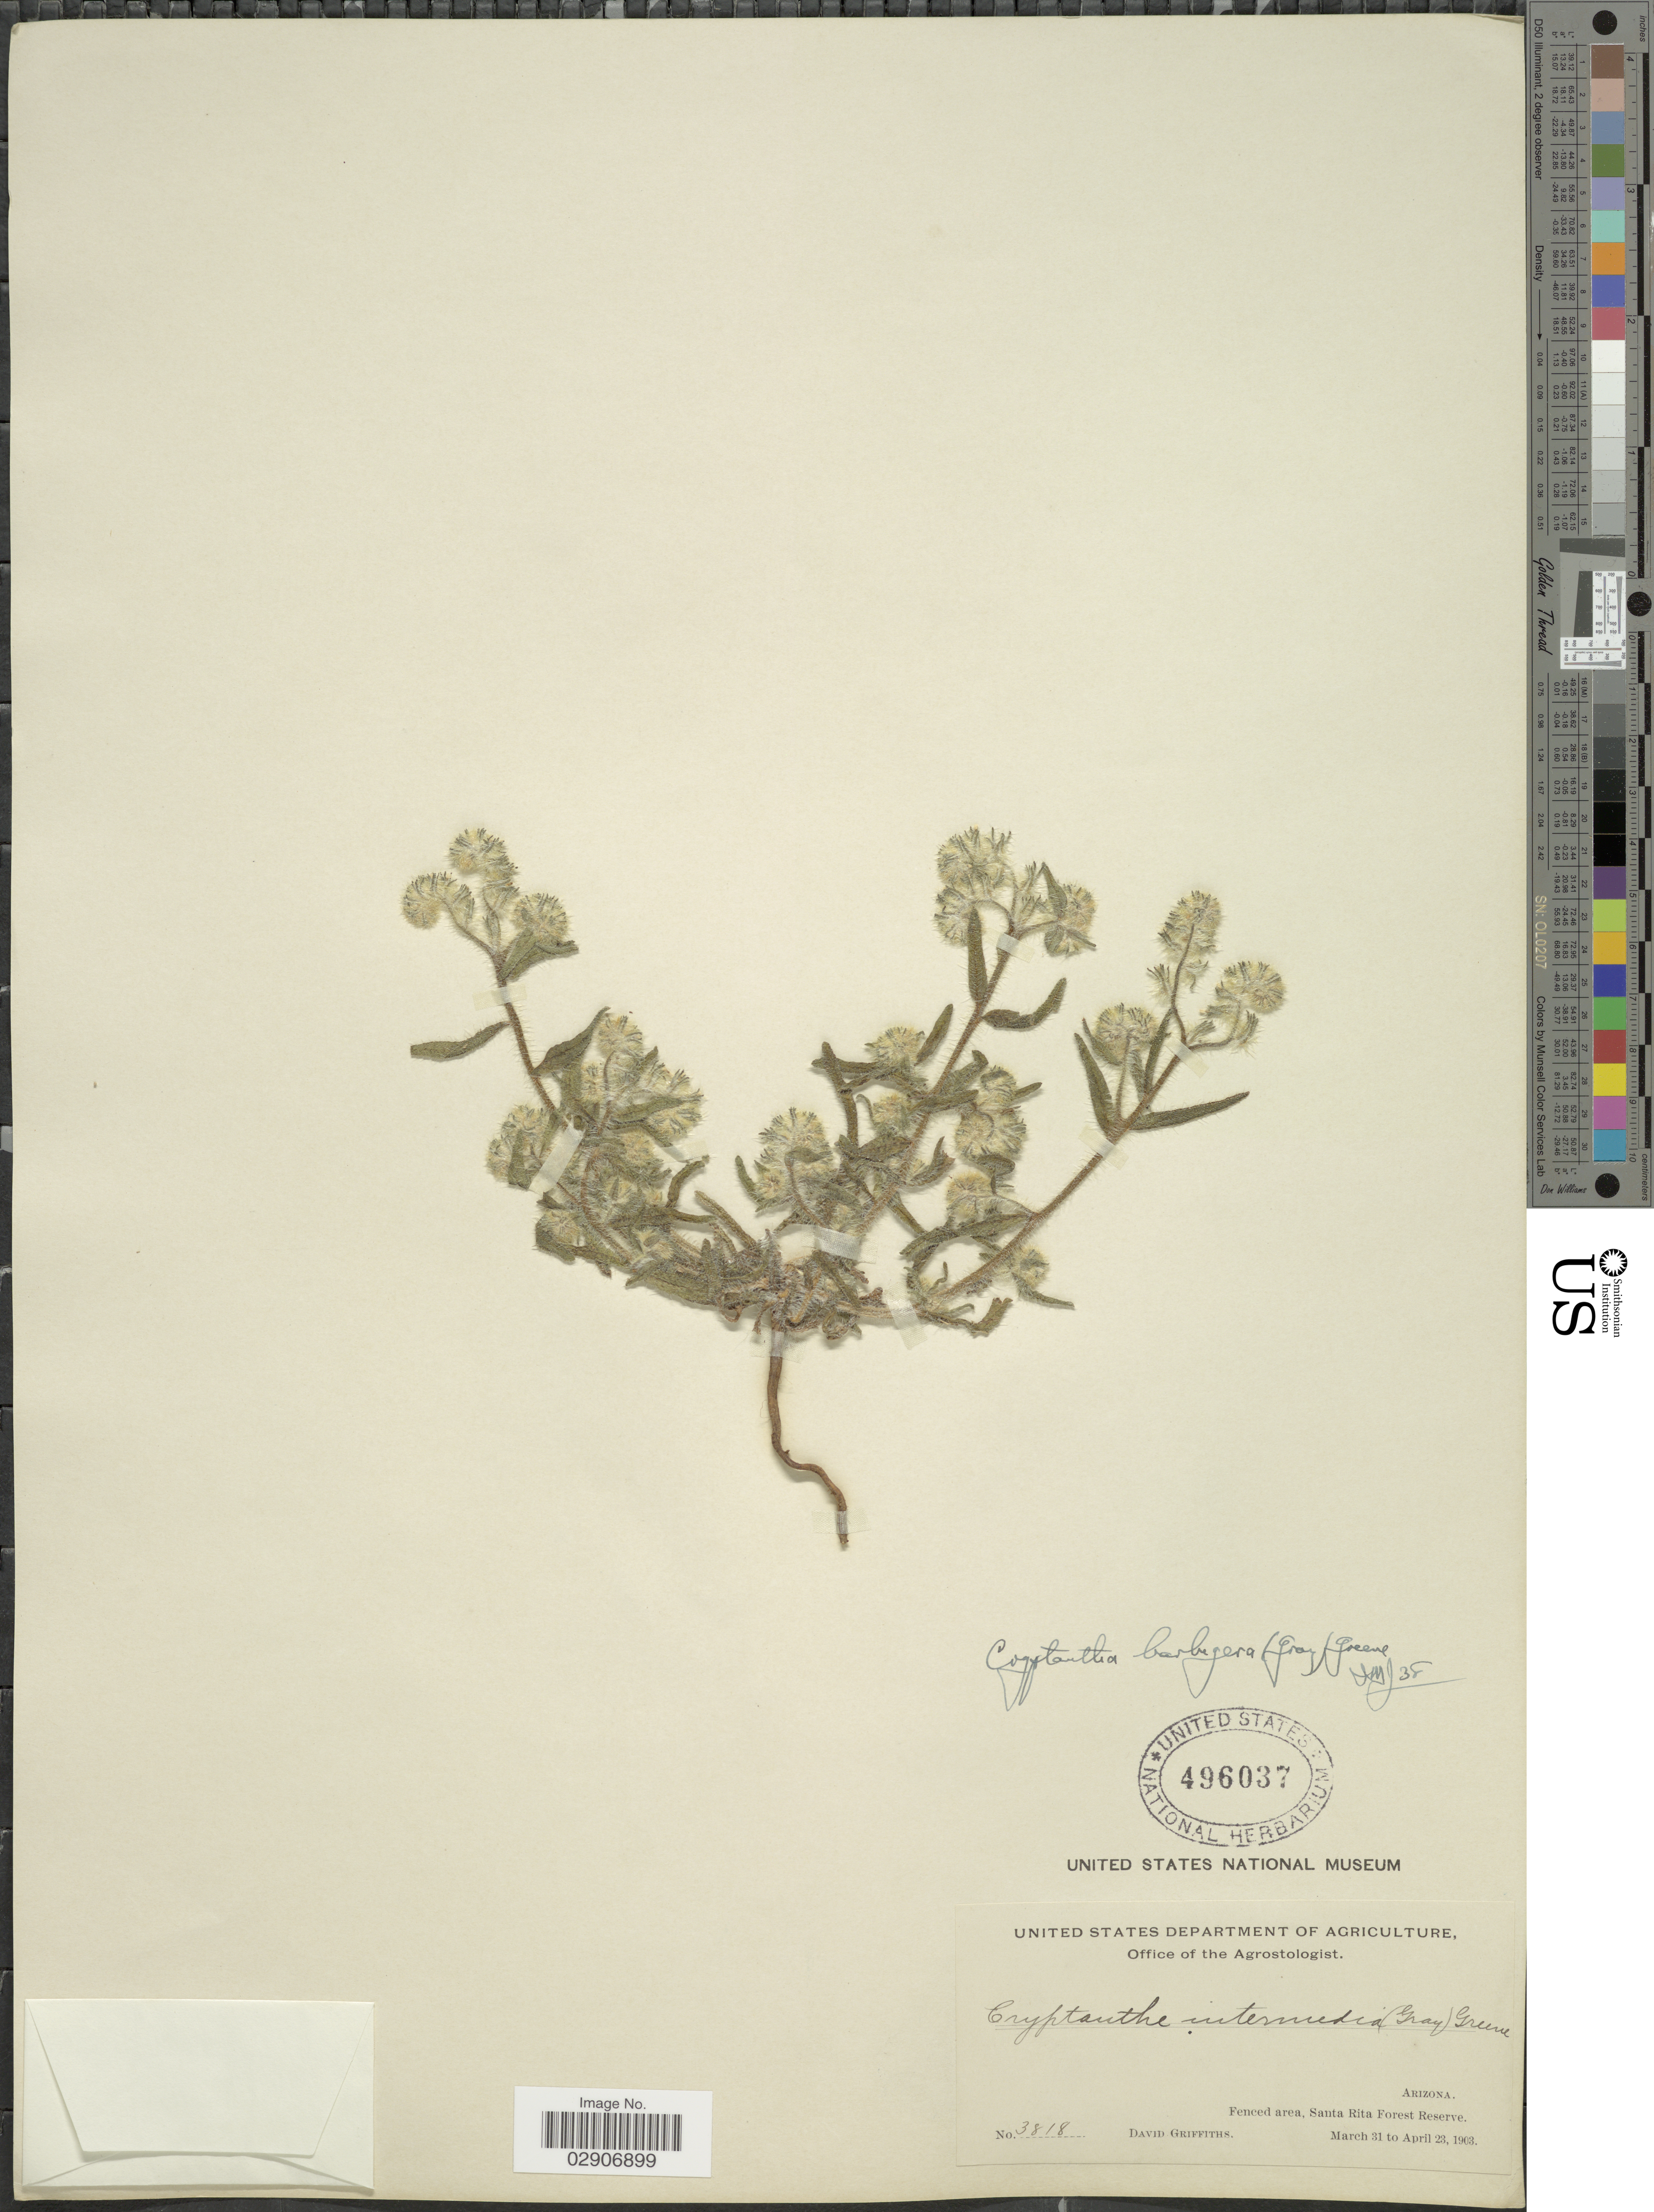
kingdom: Plantae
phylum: Tracheophyta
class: Magnoliopsida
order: Boraginales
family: Boraginaceae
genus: Cryptantha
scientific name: Cryptantha barbigera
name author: (A. Gray) Greene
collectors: D. Griffiths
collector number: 3818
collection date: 1903-03-31/1903-04-23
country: United States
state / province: Arizona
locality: Fenced area, Santa Rita Forest Reserve.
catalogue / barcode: US 496037